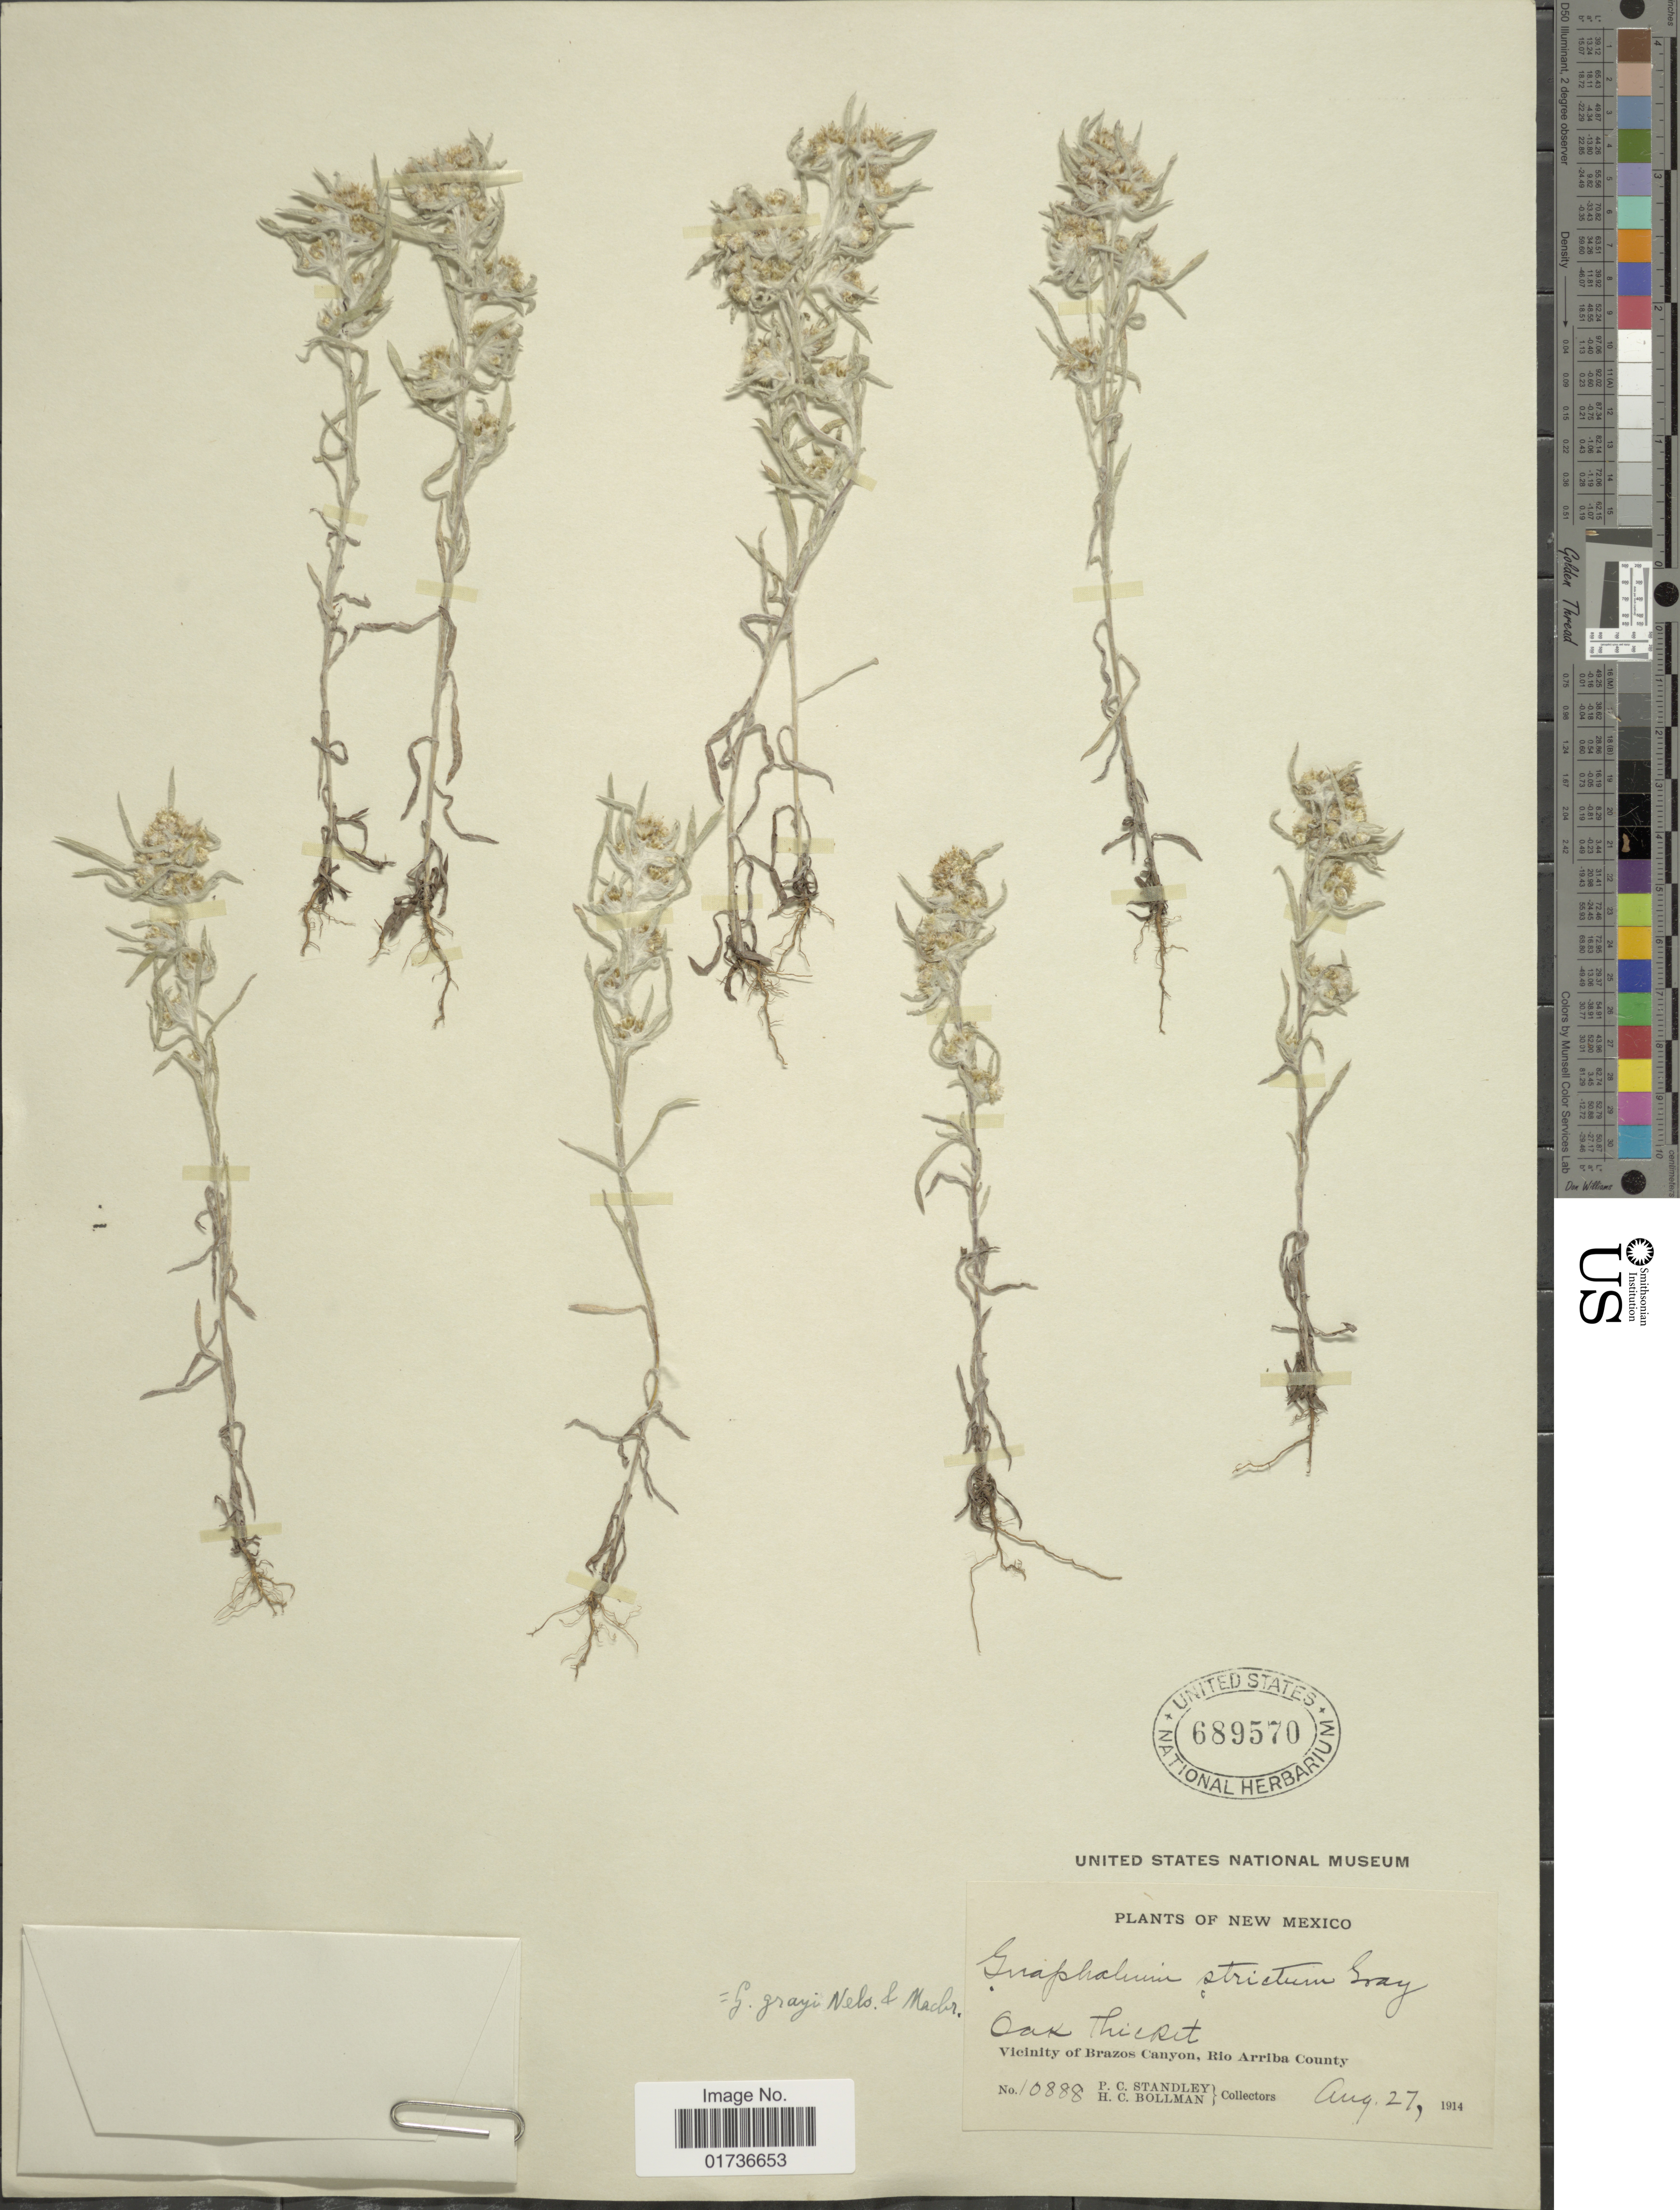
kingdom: Plantae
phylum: Tracheophyta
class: Magnoliopsida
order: Asterales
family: Asteraceae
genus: Gnaphalium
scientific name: Gnaphalium grayi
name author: A. Nelson & J.F. Macbr.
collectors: P. C. Standley & H. C. Bollman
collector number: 10888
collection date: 1914-08-27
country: United States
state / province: New Mexico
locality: Oak Thicket, Vicinity of Brazos Canyon, Rio Arriba County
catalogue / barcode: US 689570